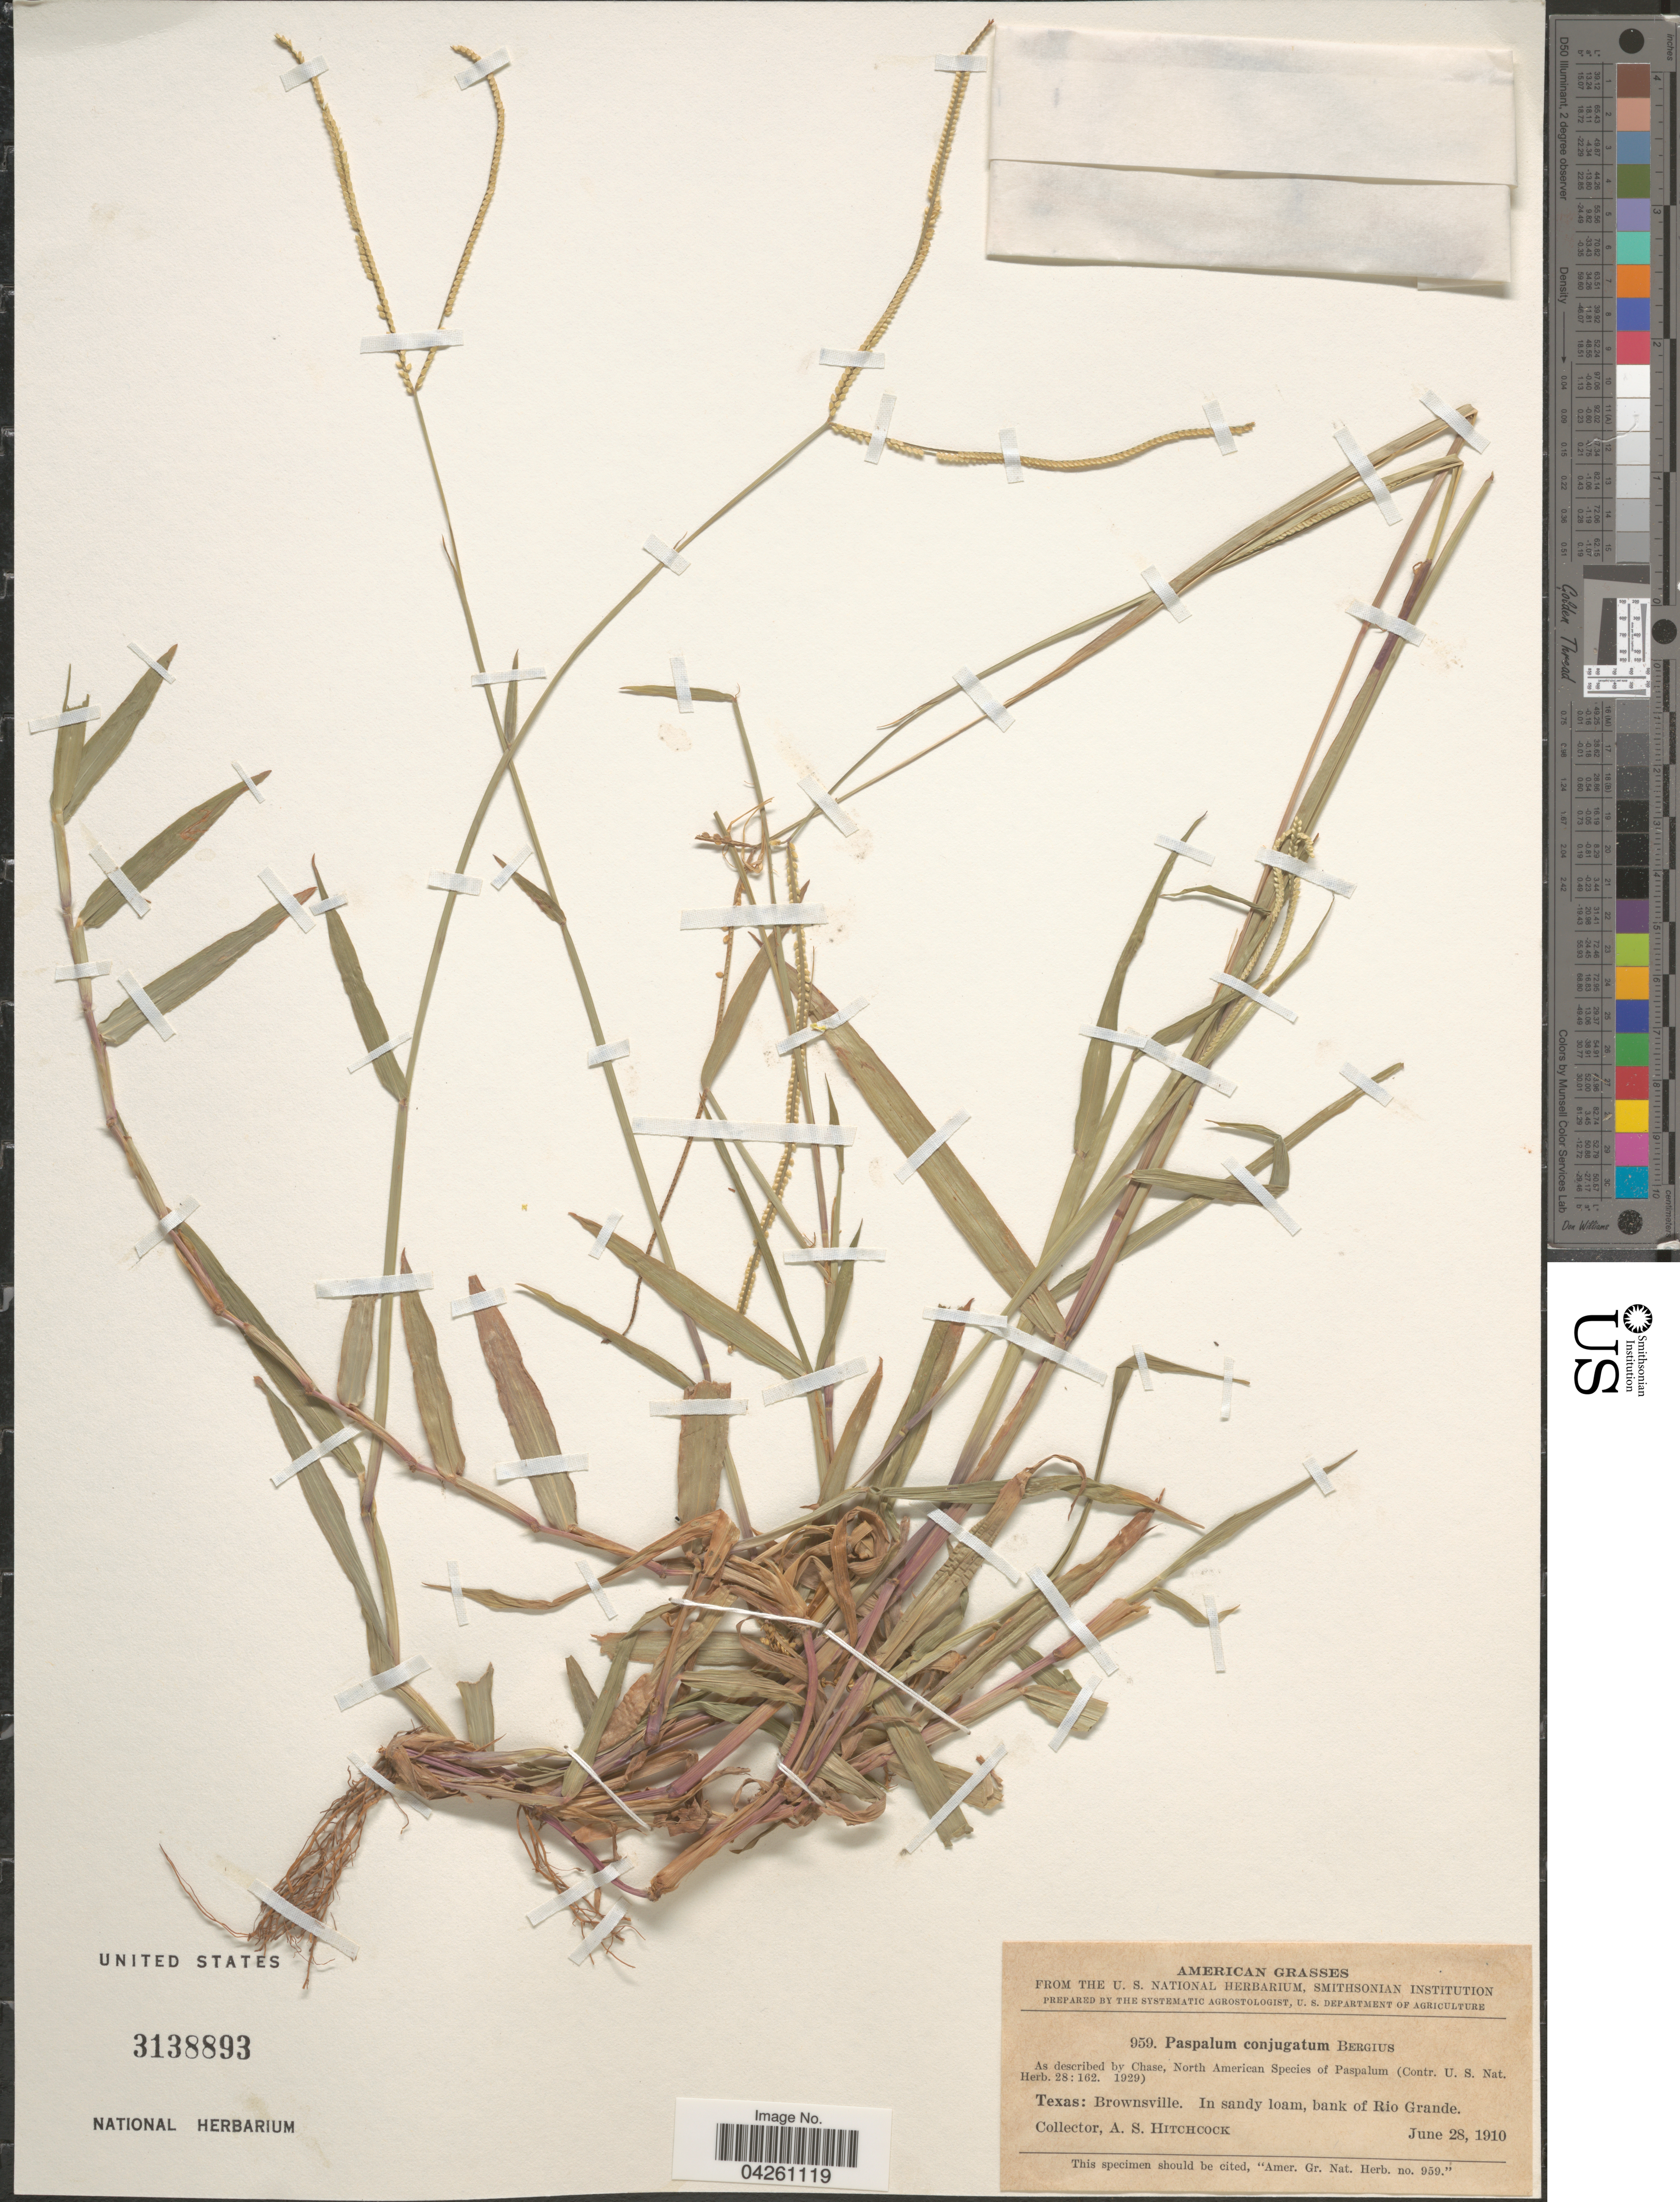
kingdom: Plantae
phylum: Tracheophyta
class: Liliopsida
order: Poales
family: Poaceae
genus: Paspalum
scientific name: Paspalum conjugatum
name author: P.J. Bergius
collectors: A. S. Hitchcock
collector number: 959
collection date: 1910-06-28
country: United States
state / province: Texas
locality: Brownsville. In sandy loam, bank of Rio Grande.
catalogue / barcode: US 3138893